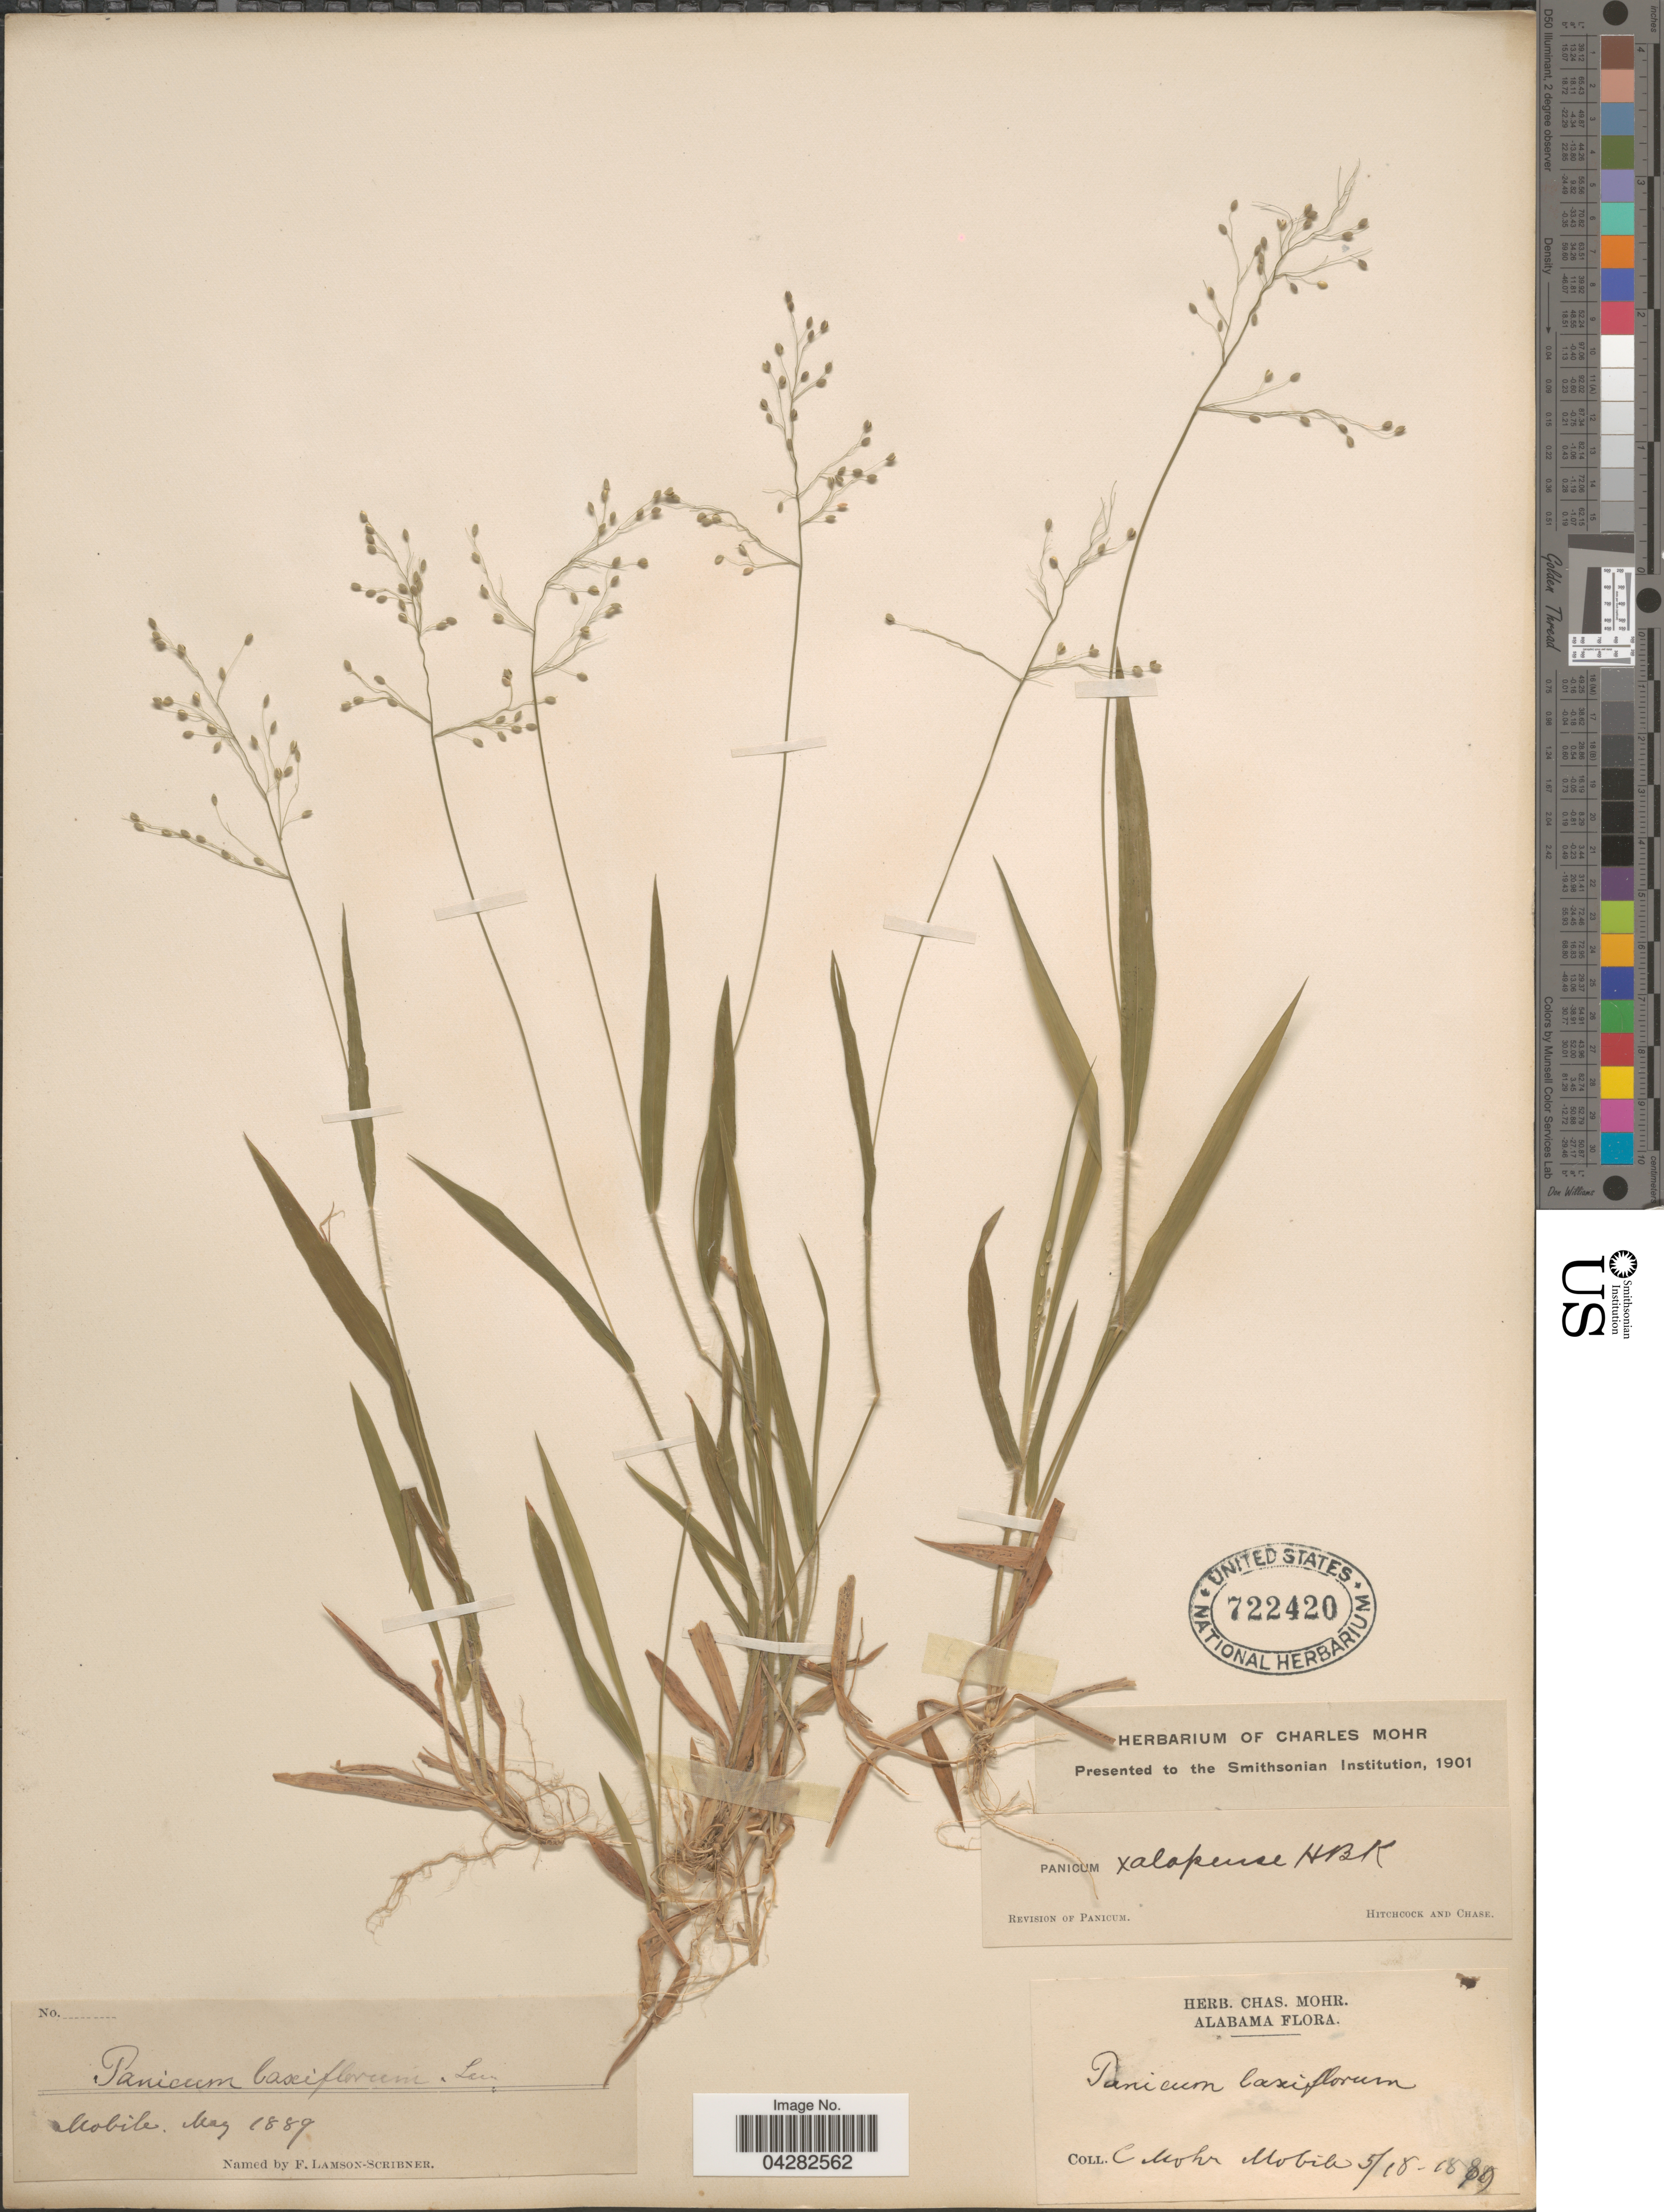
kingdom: Plantae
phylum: Tracheophyta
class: Liliopsida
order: Poales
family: Poaceae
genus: Dichanthelium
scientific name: Dichanthelium laxiflorum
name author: (Lam.) Gould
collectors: Mohr, C. T. (herbarium)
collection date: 1889-05-18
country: United States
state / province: Alabama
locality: Mobile.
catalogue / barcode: US 722420